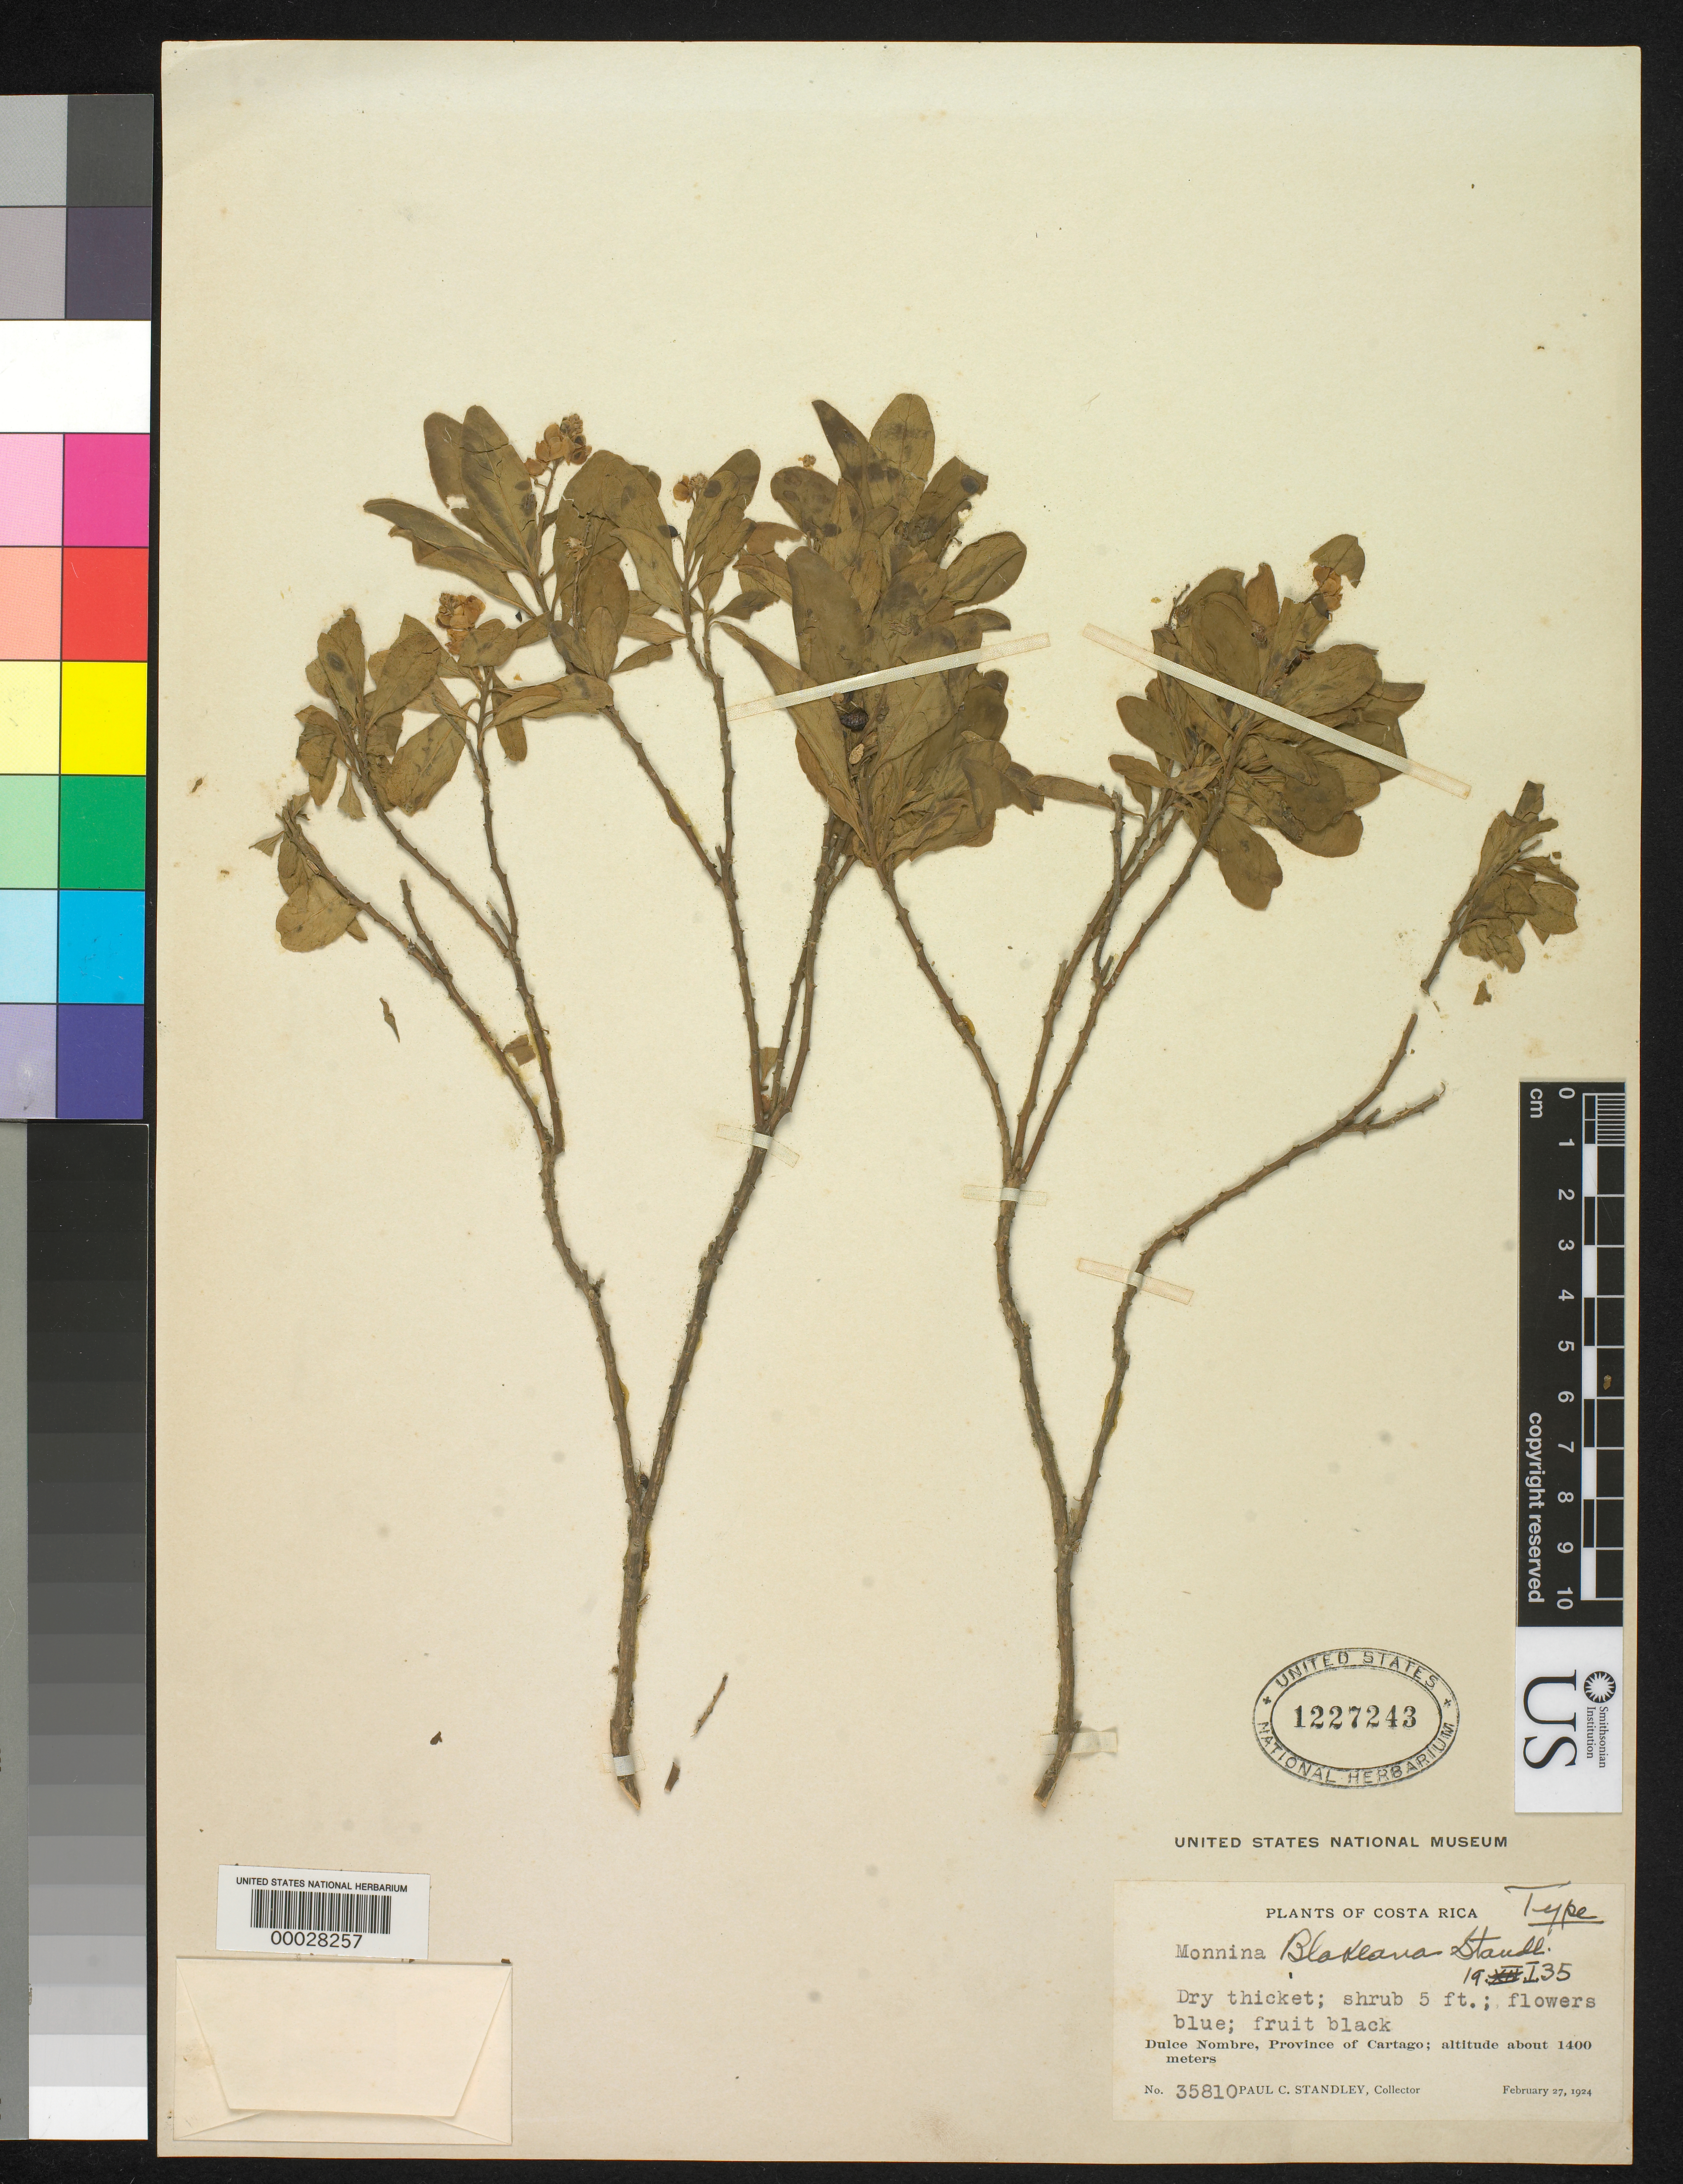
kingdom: Plantae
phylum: Tracheophyta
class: Magnoliopsida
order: Fabales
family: Polygalaceae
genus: Monnina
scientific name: Monnina blakeana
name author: Standl.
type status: Holotype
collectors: P. C. Standley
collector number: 35810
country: Costa Rica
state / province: Cartago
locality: Dulce Nombre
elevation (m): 1400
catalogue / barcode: US 1227243